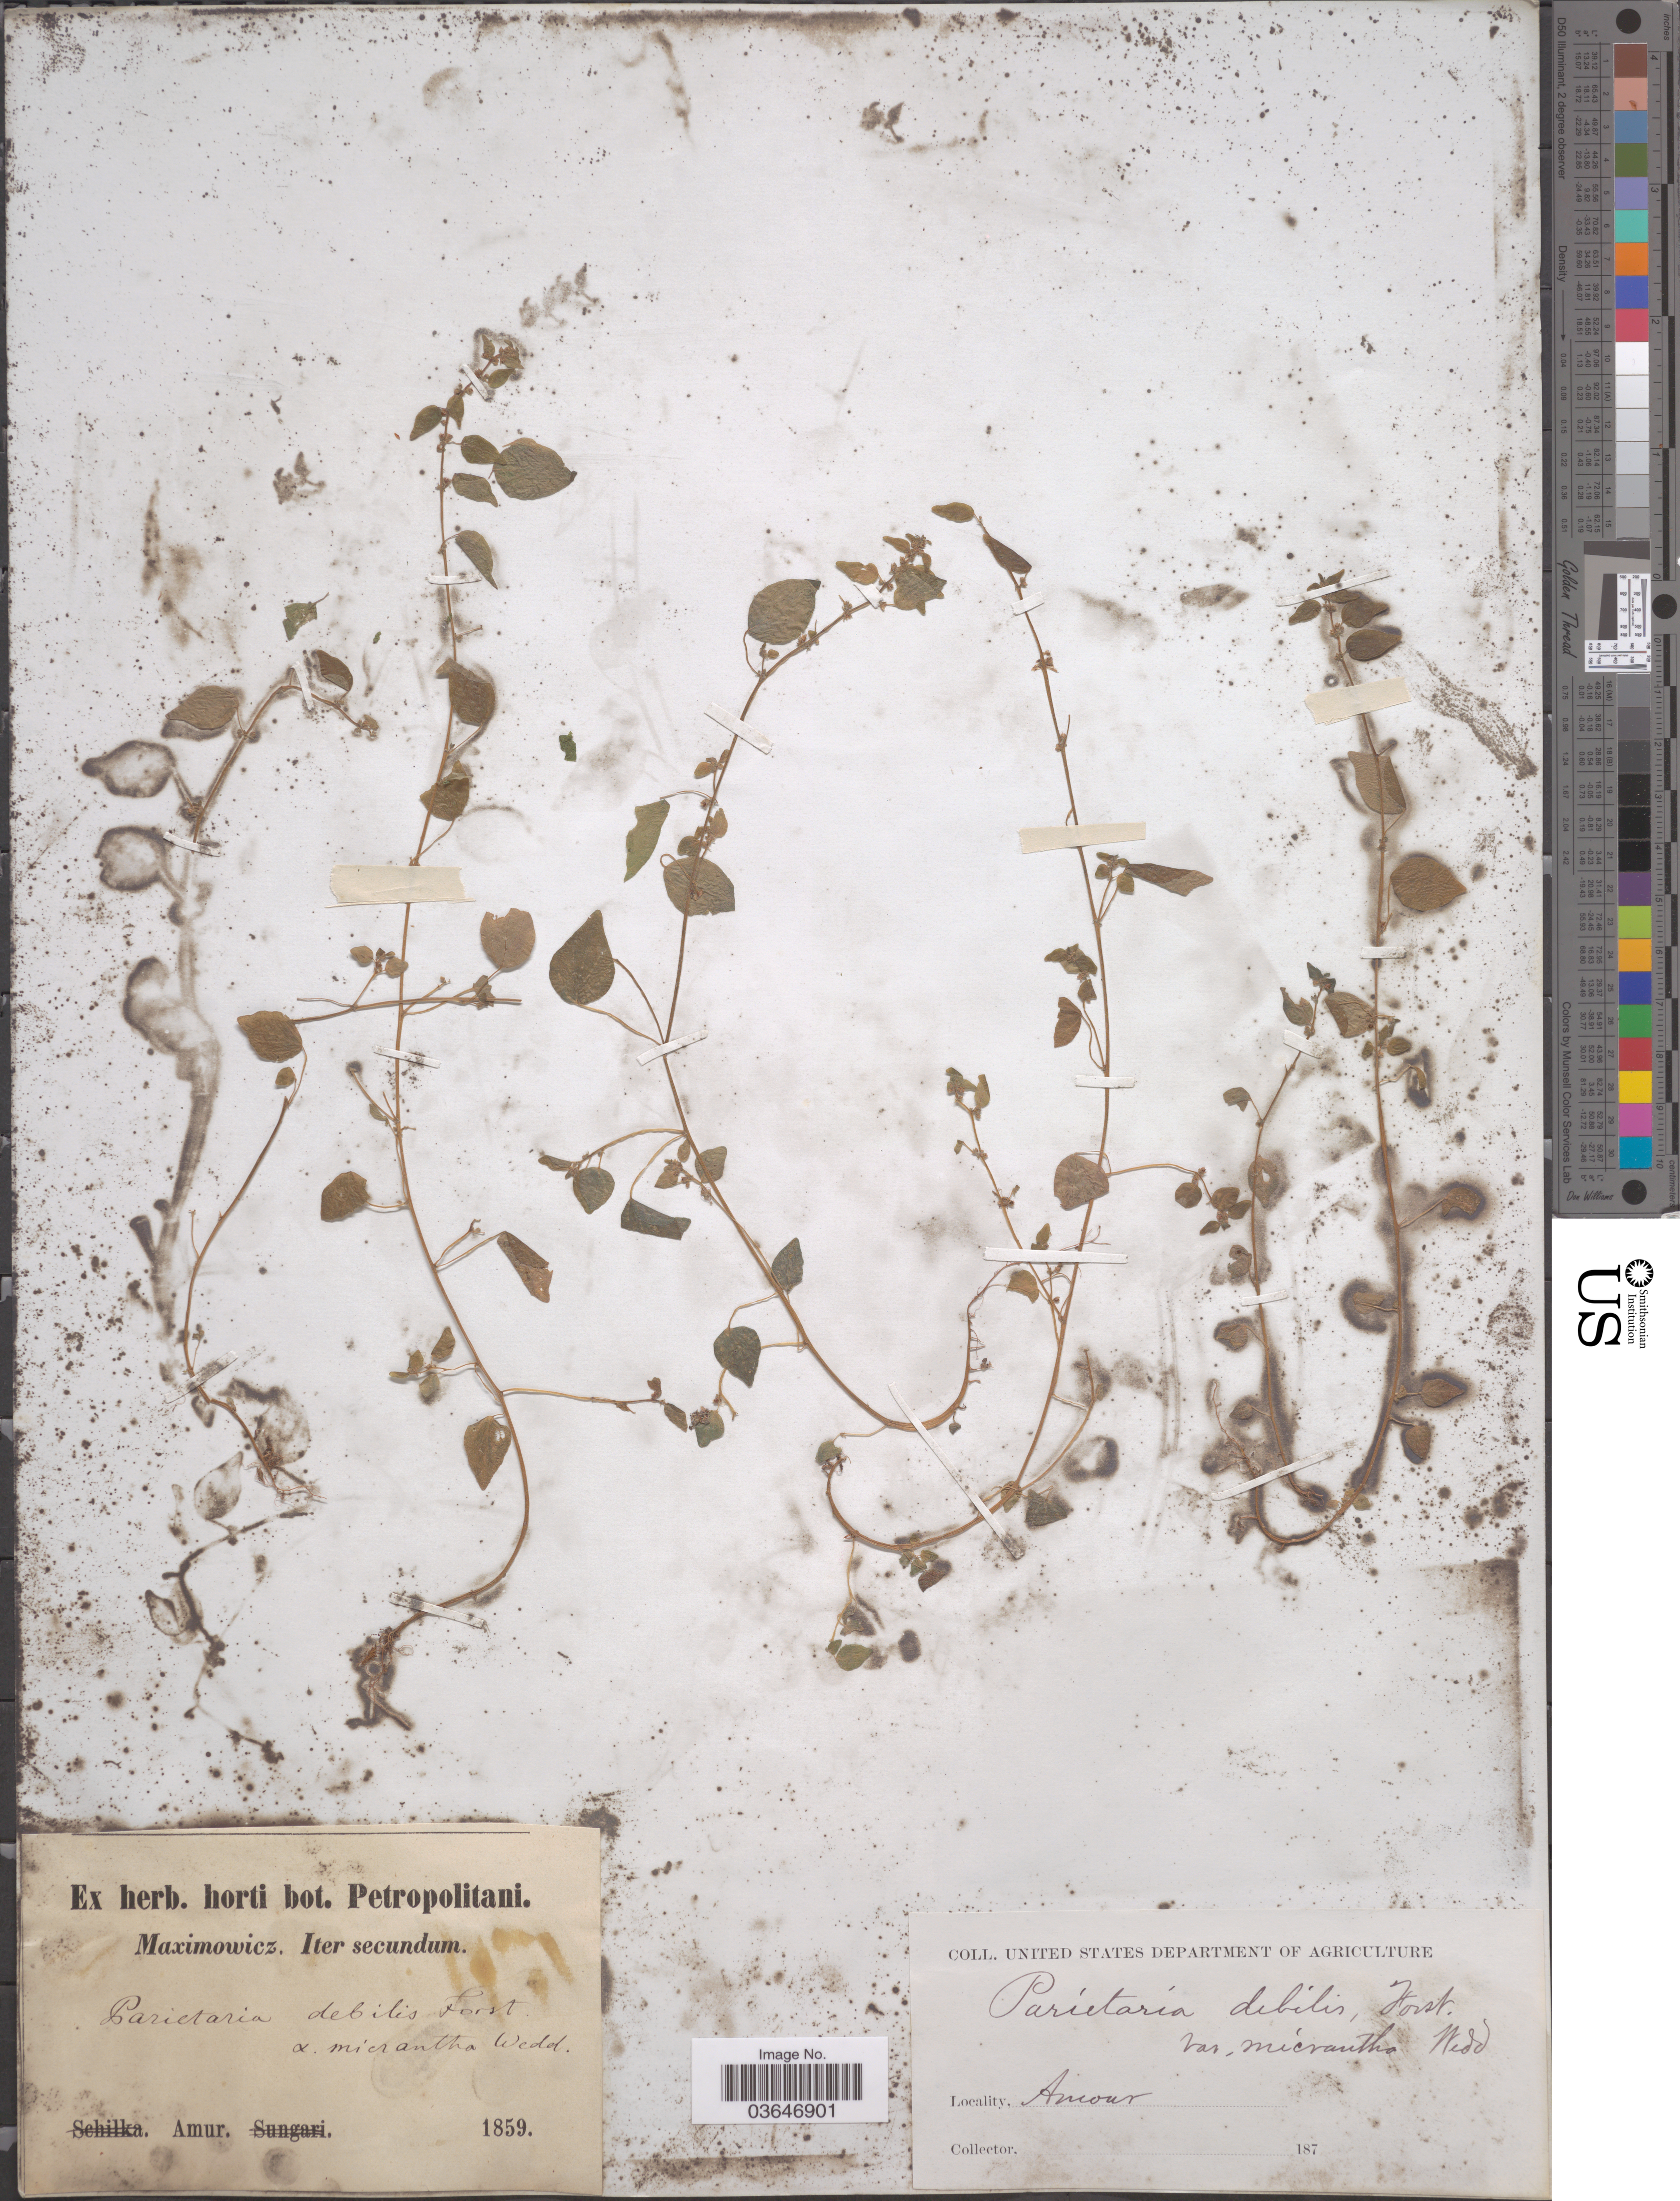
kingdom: Plantae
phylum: Tracheophyta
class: Magnoliopsida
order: Rosales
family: Urticaceae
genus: Parietaria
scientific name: Parietaria debilis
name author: G. Forst.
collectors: Maximowicz, --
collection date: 1859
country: Russian Federation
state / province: Amur